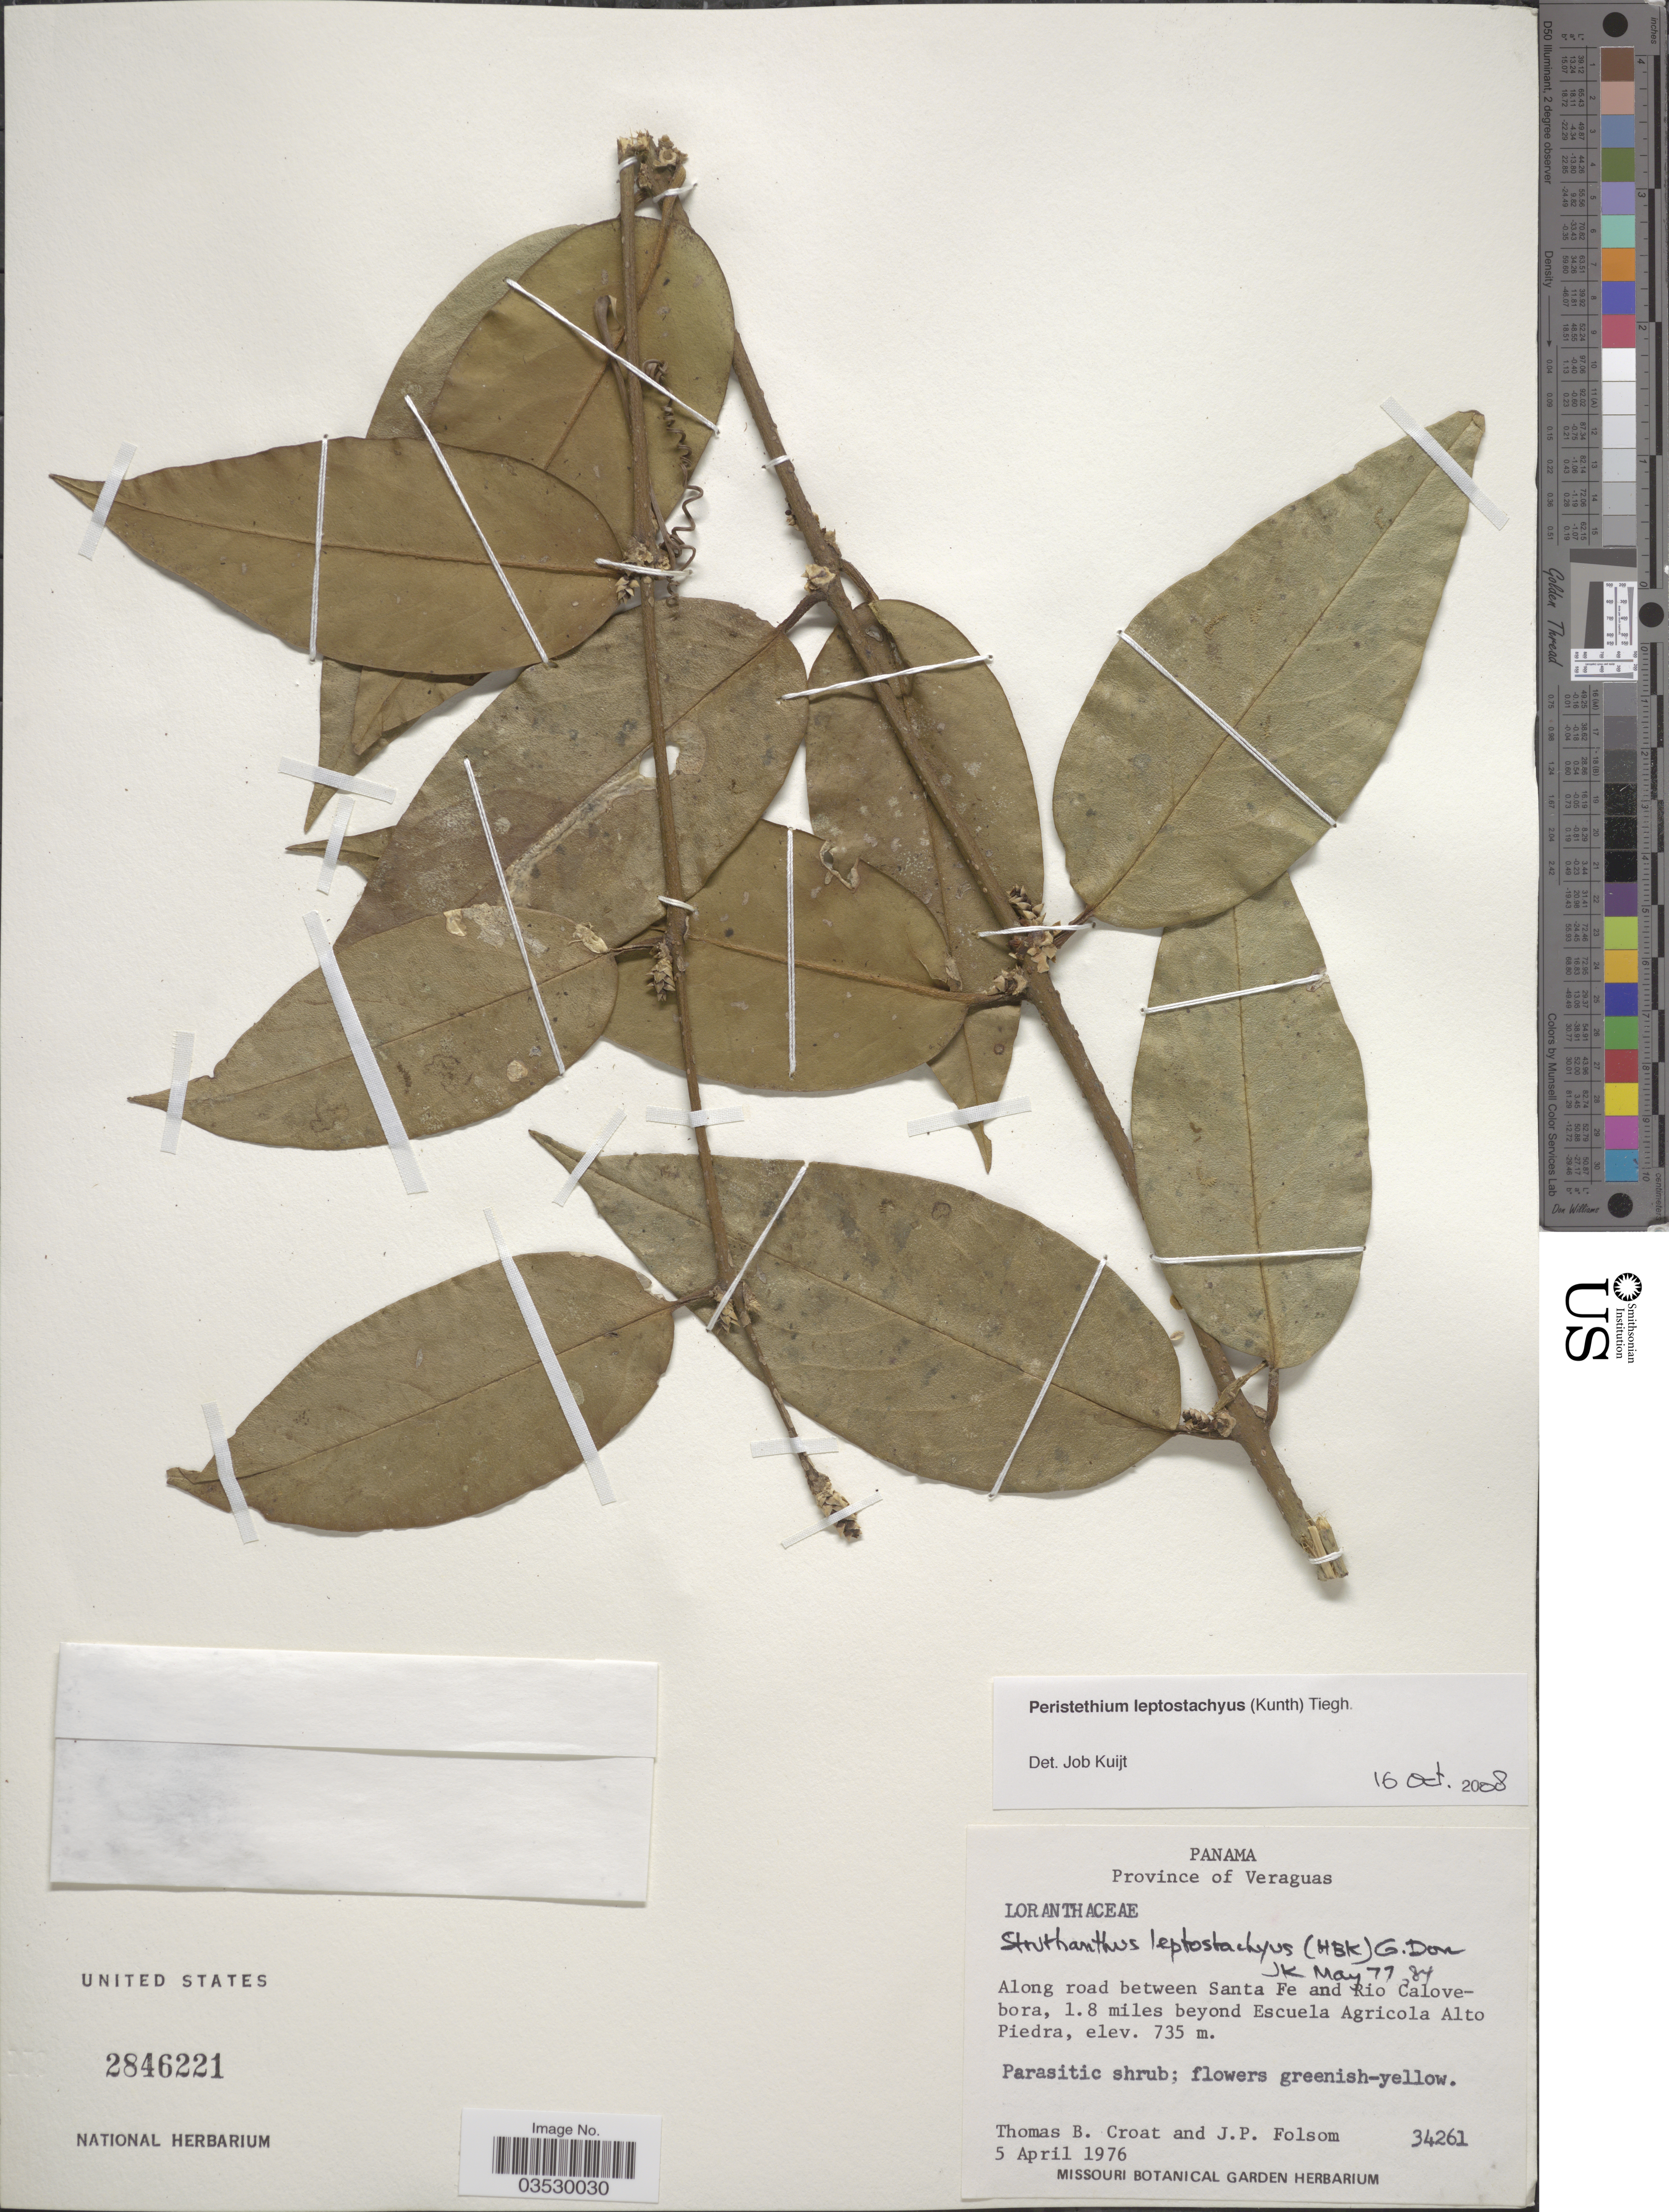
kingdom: Plantae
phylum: Tracheophyta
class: Magnoliopsida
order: Santalales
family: Loranthaceae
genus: Struthanthus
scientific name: Struthanthus leptostachyus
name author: Kunth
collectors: T. B. Croat & J. P. Folsom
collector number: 34261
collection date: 1976-04-05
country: Panama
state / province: Veraguas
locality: Along road between Santa Fe and Rio Calovebora, 1.8 miles beyond Escuela Agricola Alto Piedra.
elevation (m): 735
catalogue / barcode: US 2846221